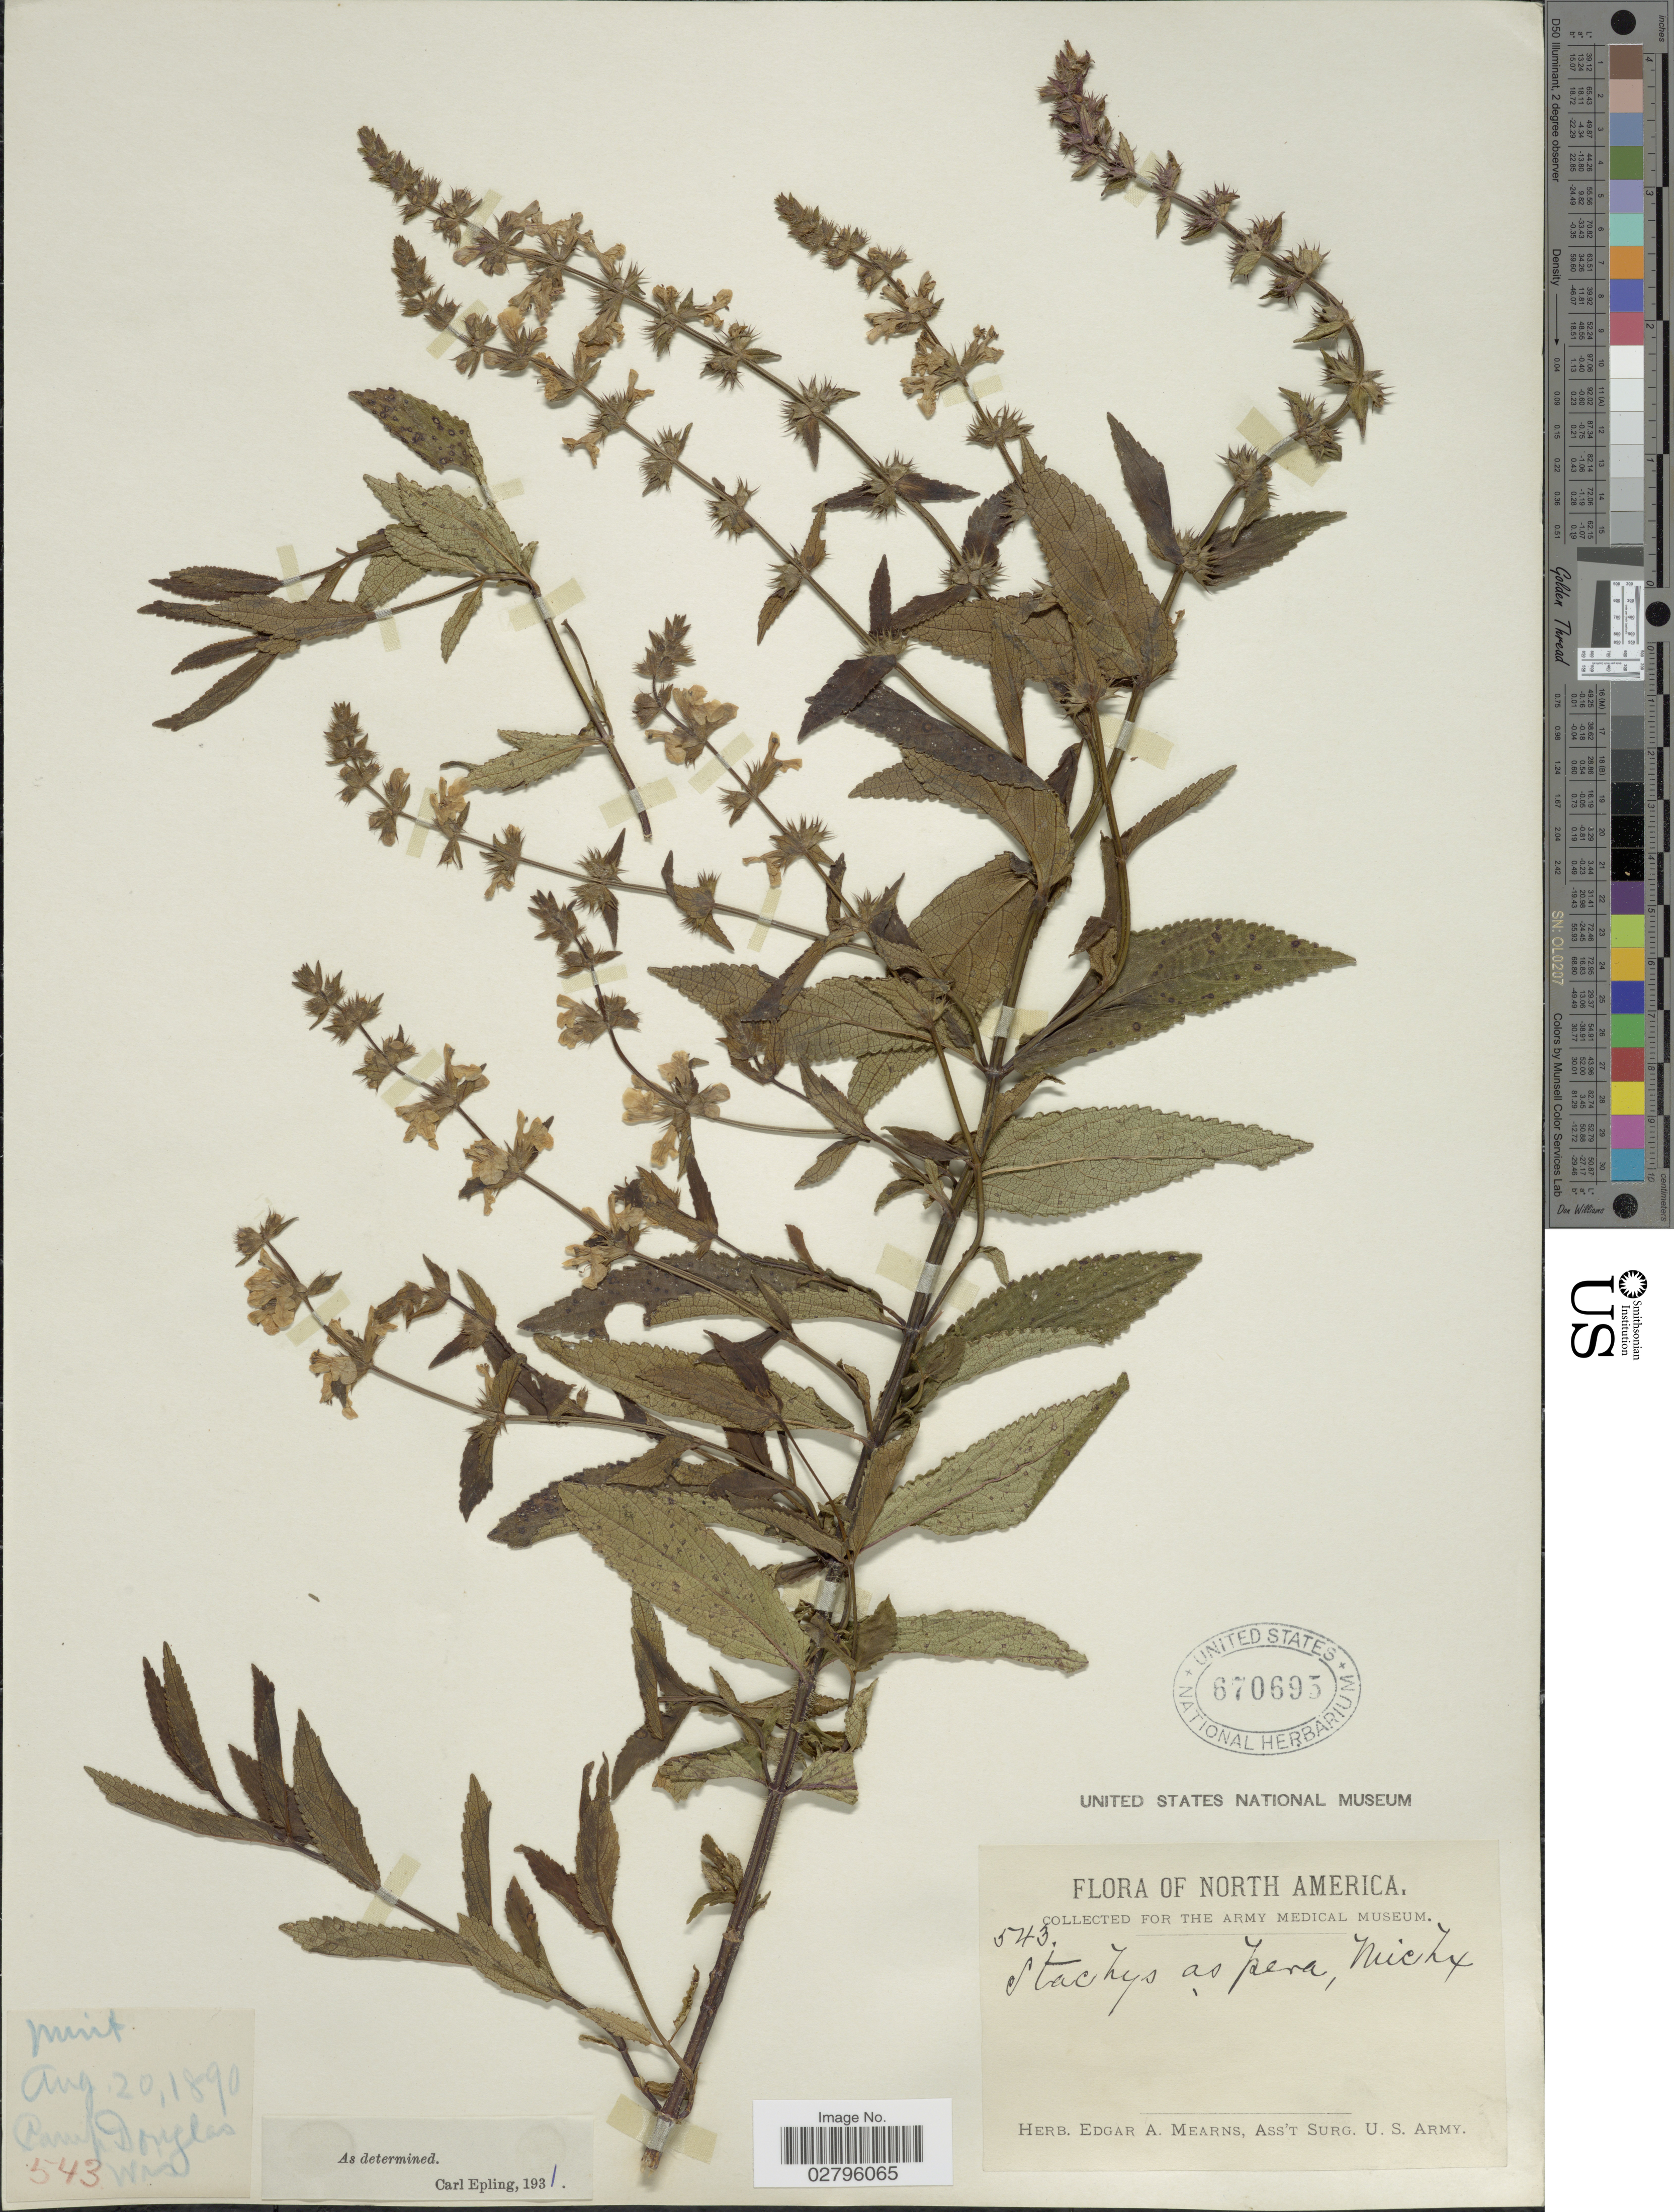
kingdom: Plantae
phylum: Tracheophyta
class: Magnoliopsida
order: Lamiales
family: Lamiaceae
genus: Stachys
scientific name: Stachys aspera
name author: Michx.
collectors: ex herb. Edgar A. Mearns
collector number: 543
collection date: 1890-08-20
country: United States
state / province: Wisconsin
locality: Camp Douglas.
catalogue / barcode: US 670695